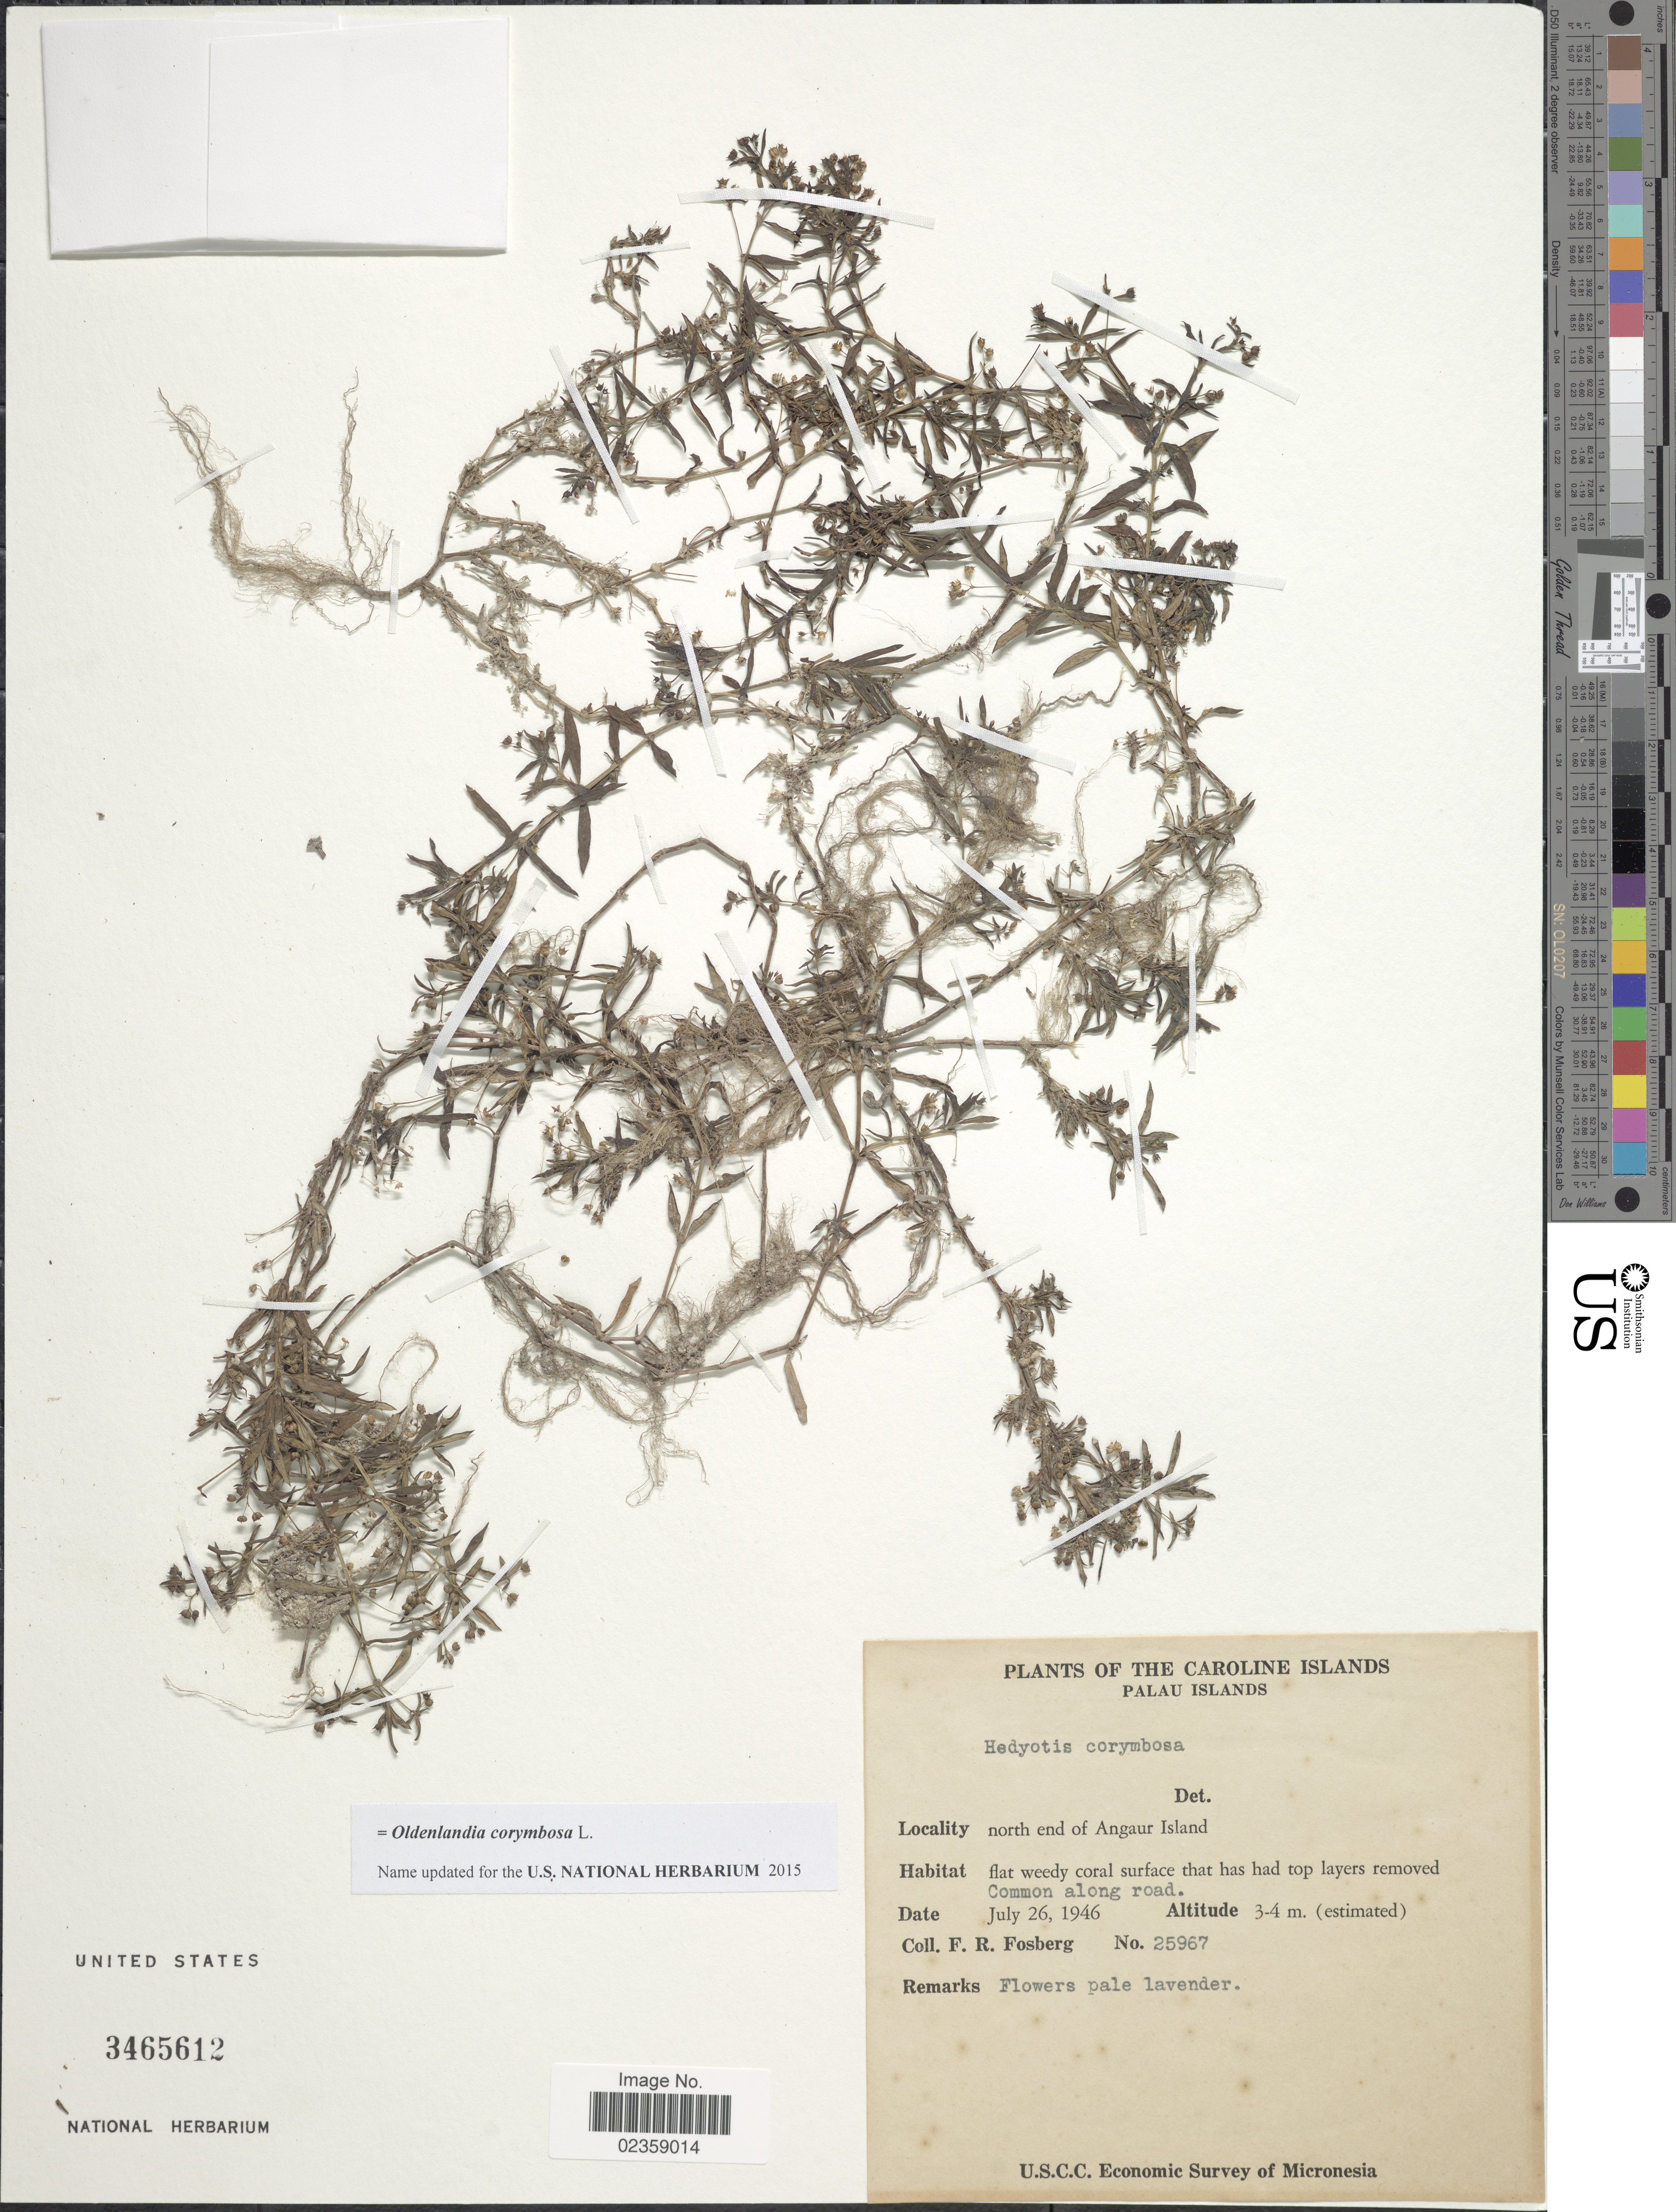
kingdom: Plantae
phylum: Tracheophyta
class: Magnoliopsida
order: Gentianales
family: Rubiaceae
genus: Oldenlandia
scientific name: Oldenlandia corymbosa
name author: L.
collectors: F. R. Fosberg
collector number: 25967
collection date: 1946-07-26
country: Palau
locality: Caroline Islands. Palau Islands. North end of Angaur Island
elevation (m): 3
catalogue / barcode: US 3465612